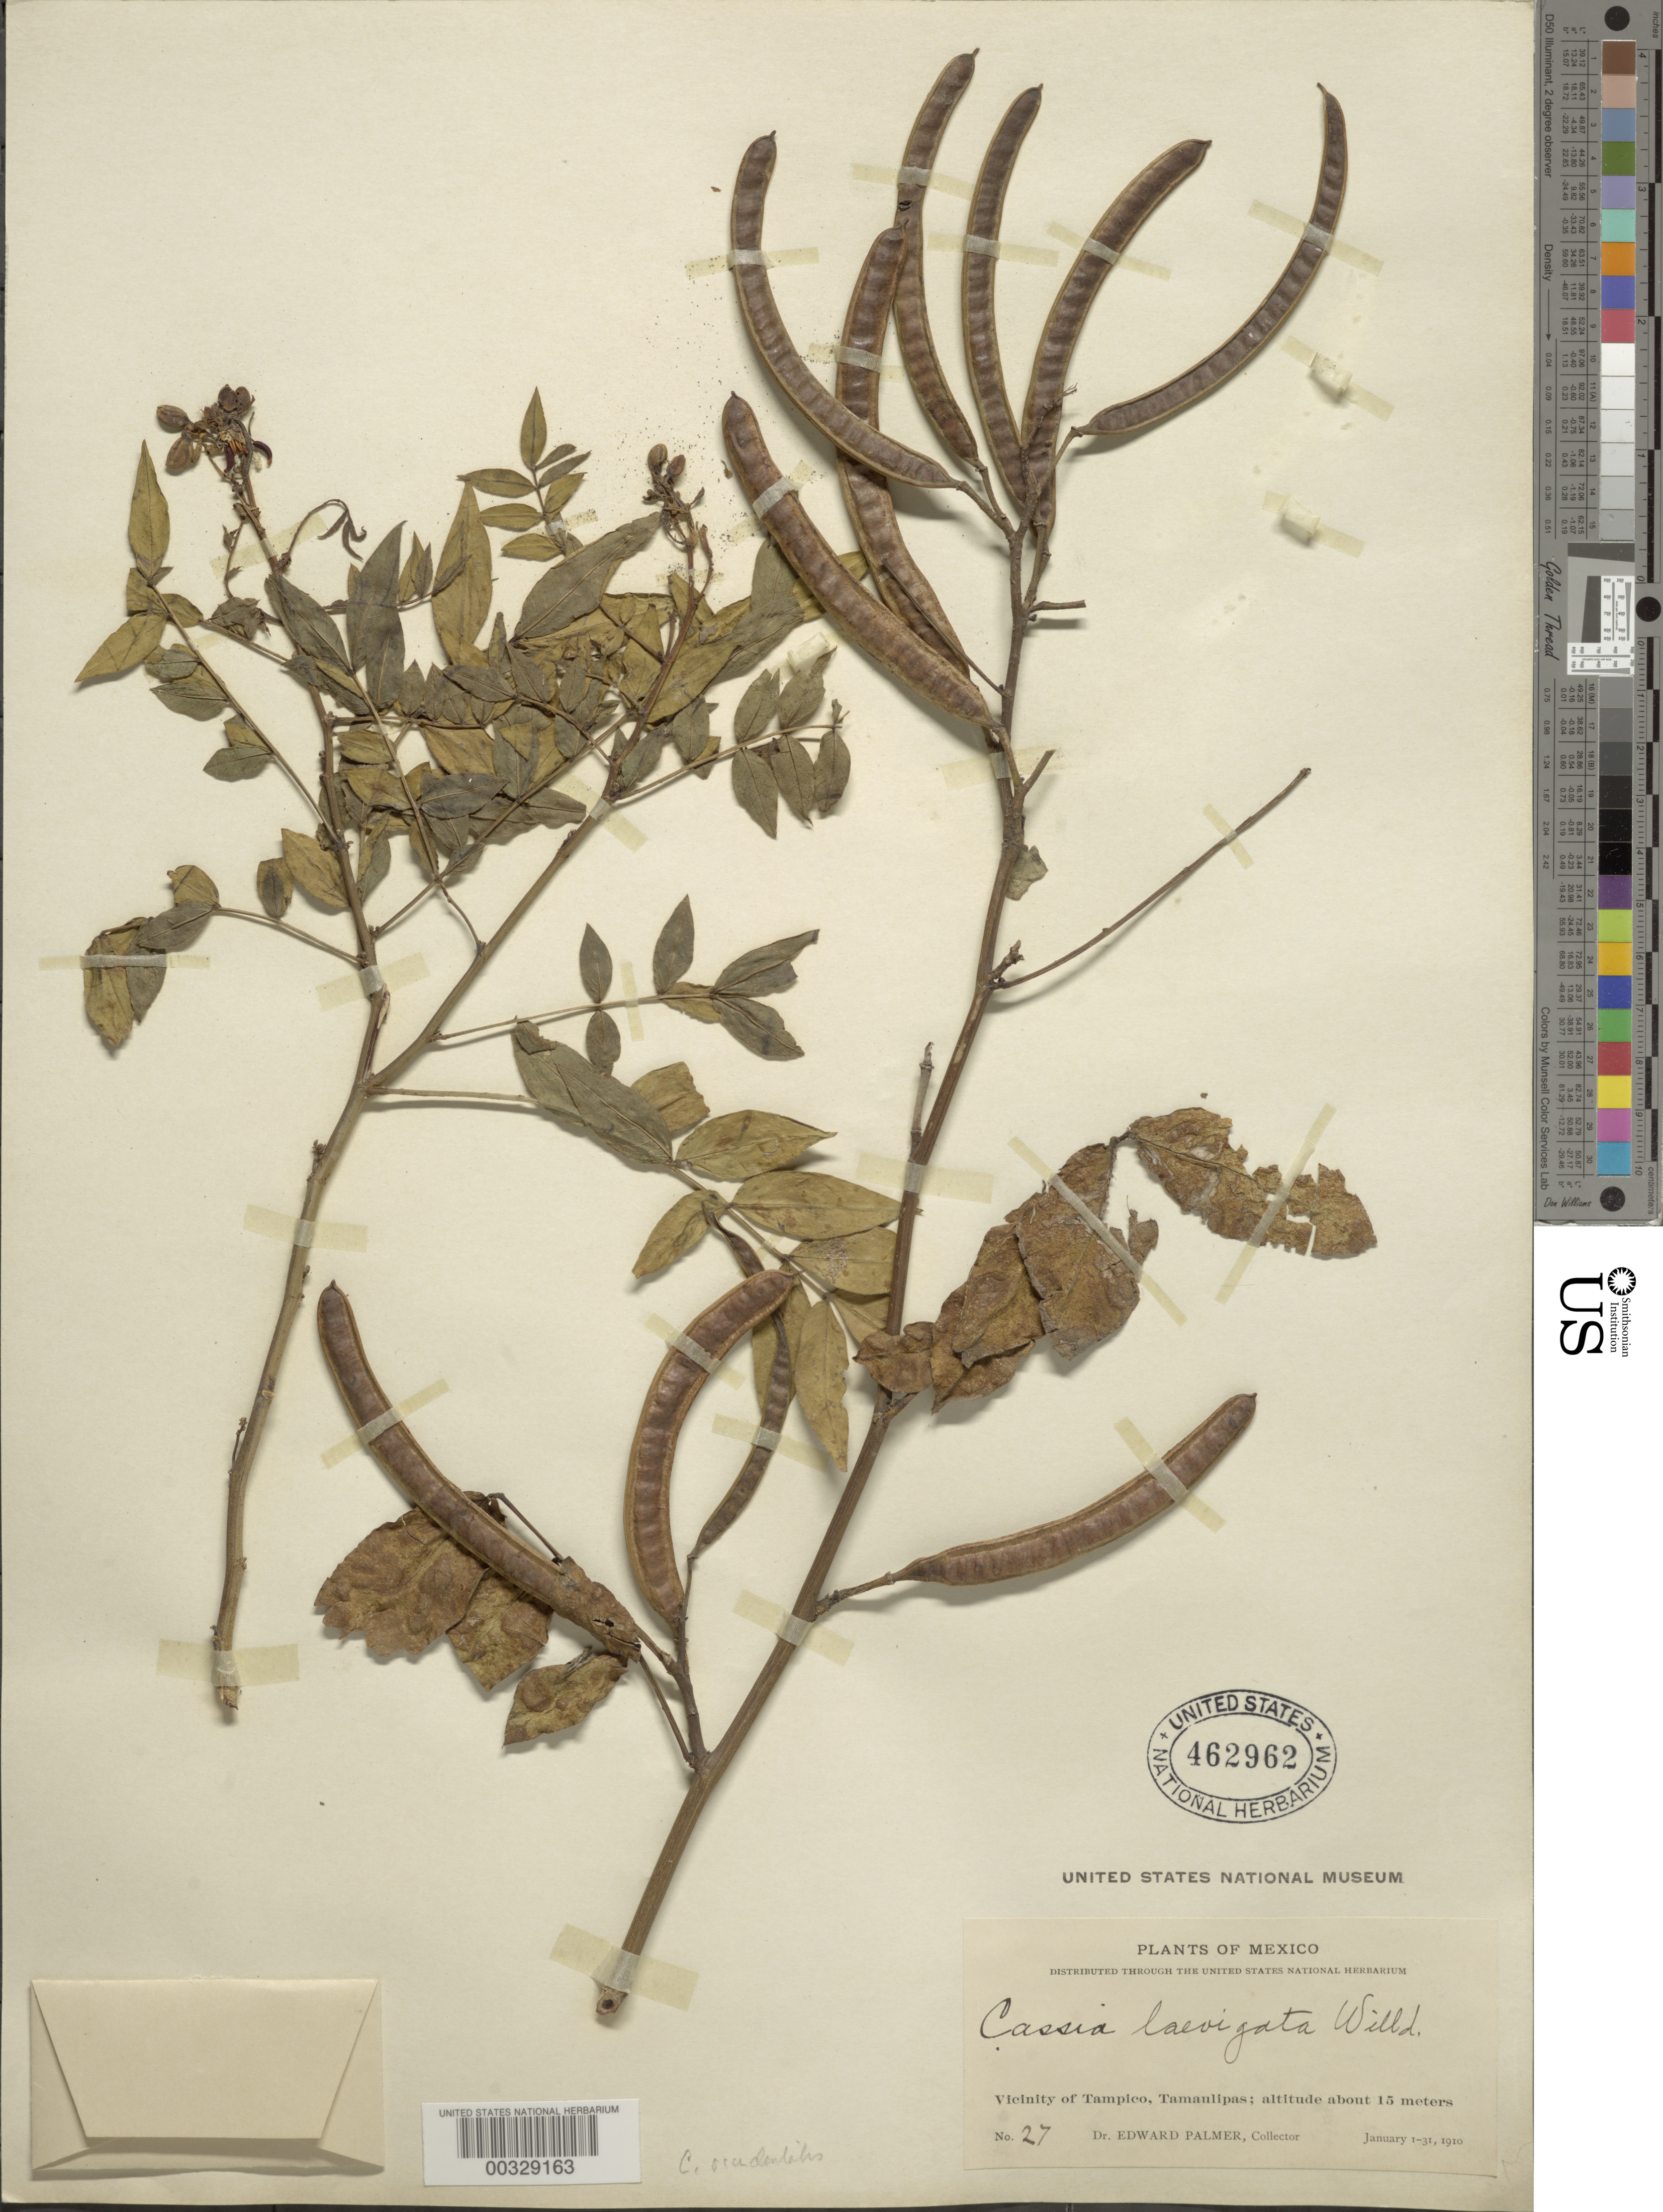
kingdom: Plantae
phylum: Tracheophyta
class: Magnoliopsida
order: Fabales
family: Fabaceae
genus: Senna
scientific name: Senna occidentalis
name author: (L.) Link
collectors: E. Palmer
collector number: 27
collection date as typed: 01 Jan 1910 to 31 Jan 1910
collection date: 1910-01-01/1910-01-31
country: Mexico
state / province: Tamaulipas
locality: Vicinity of tampico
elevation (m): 15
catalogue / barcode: US 462962